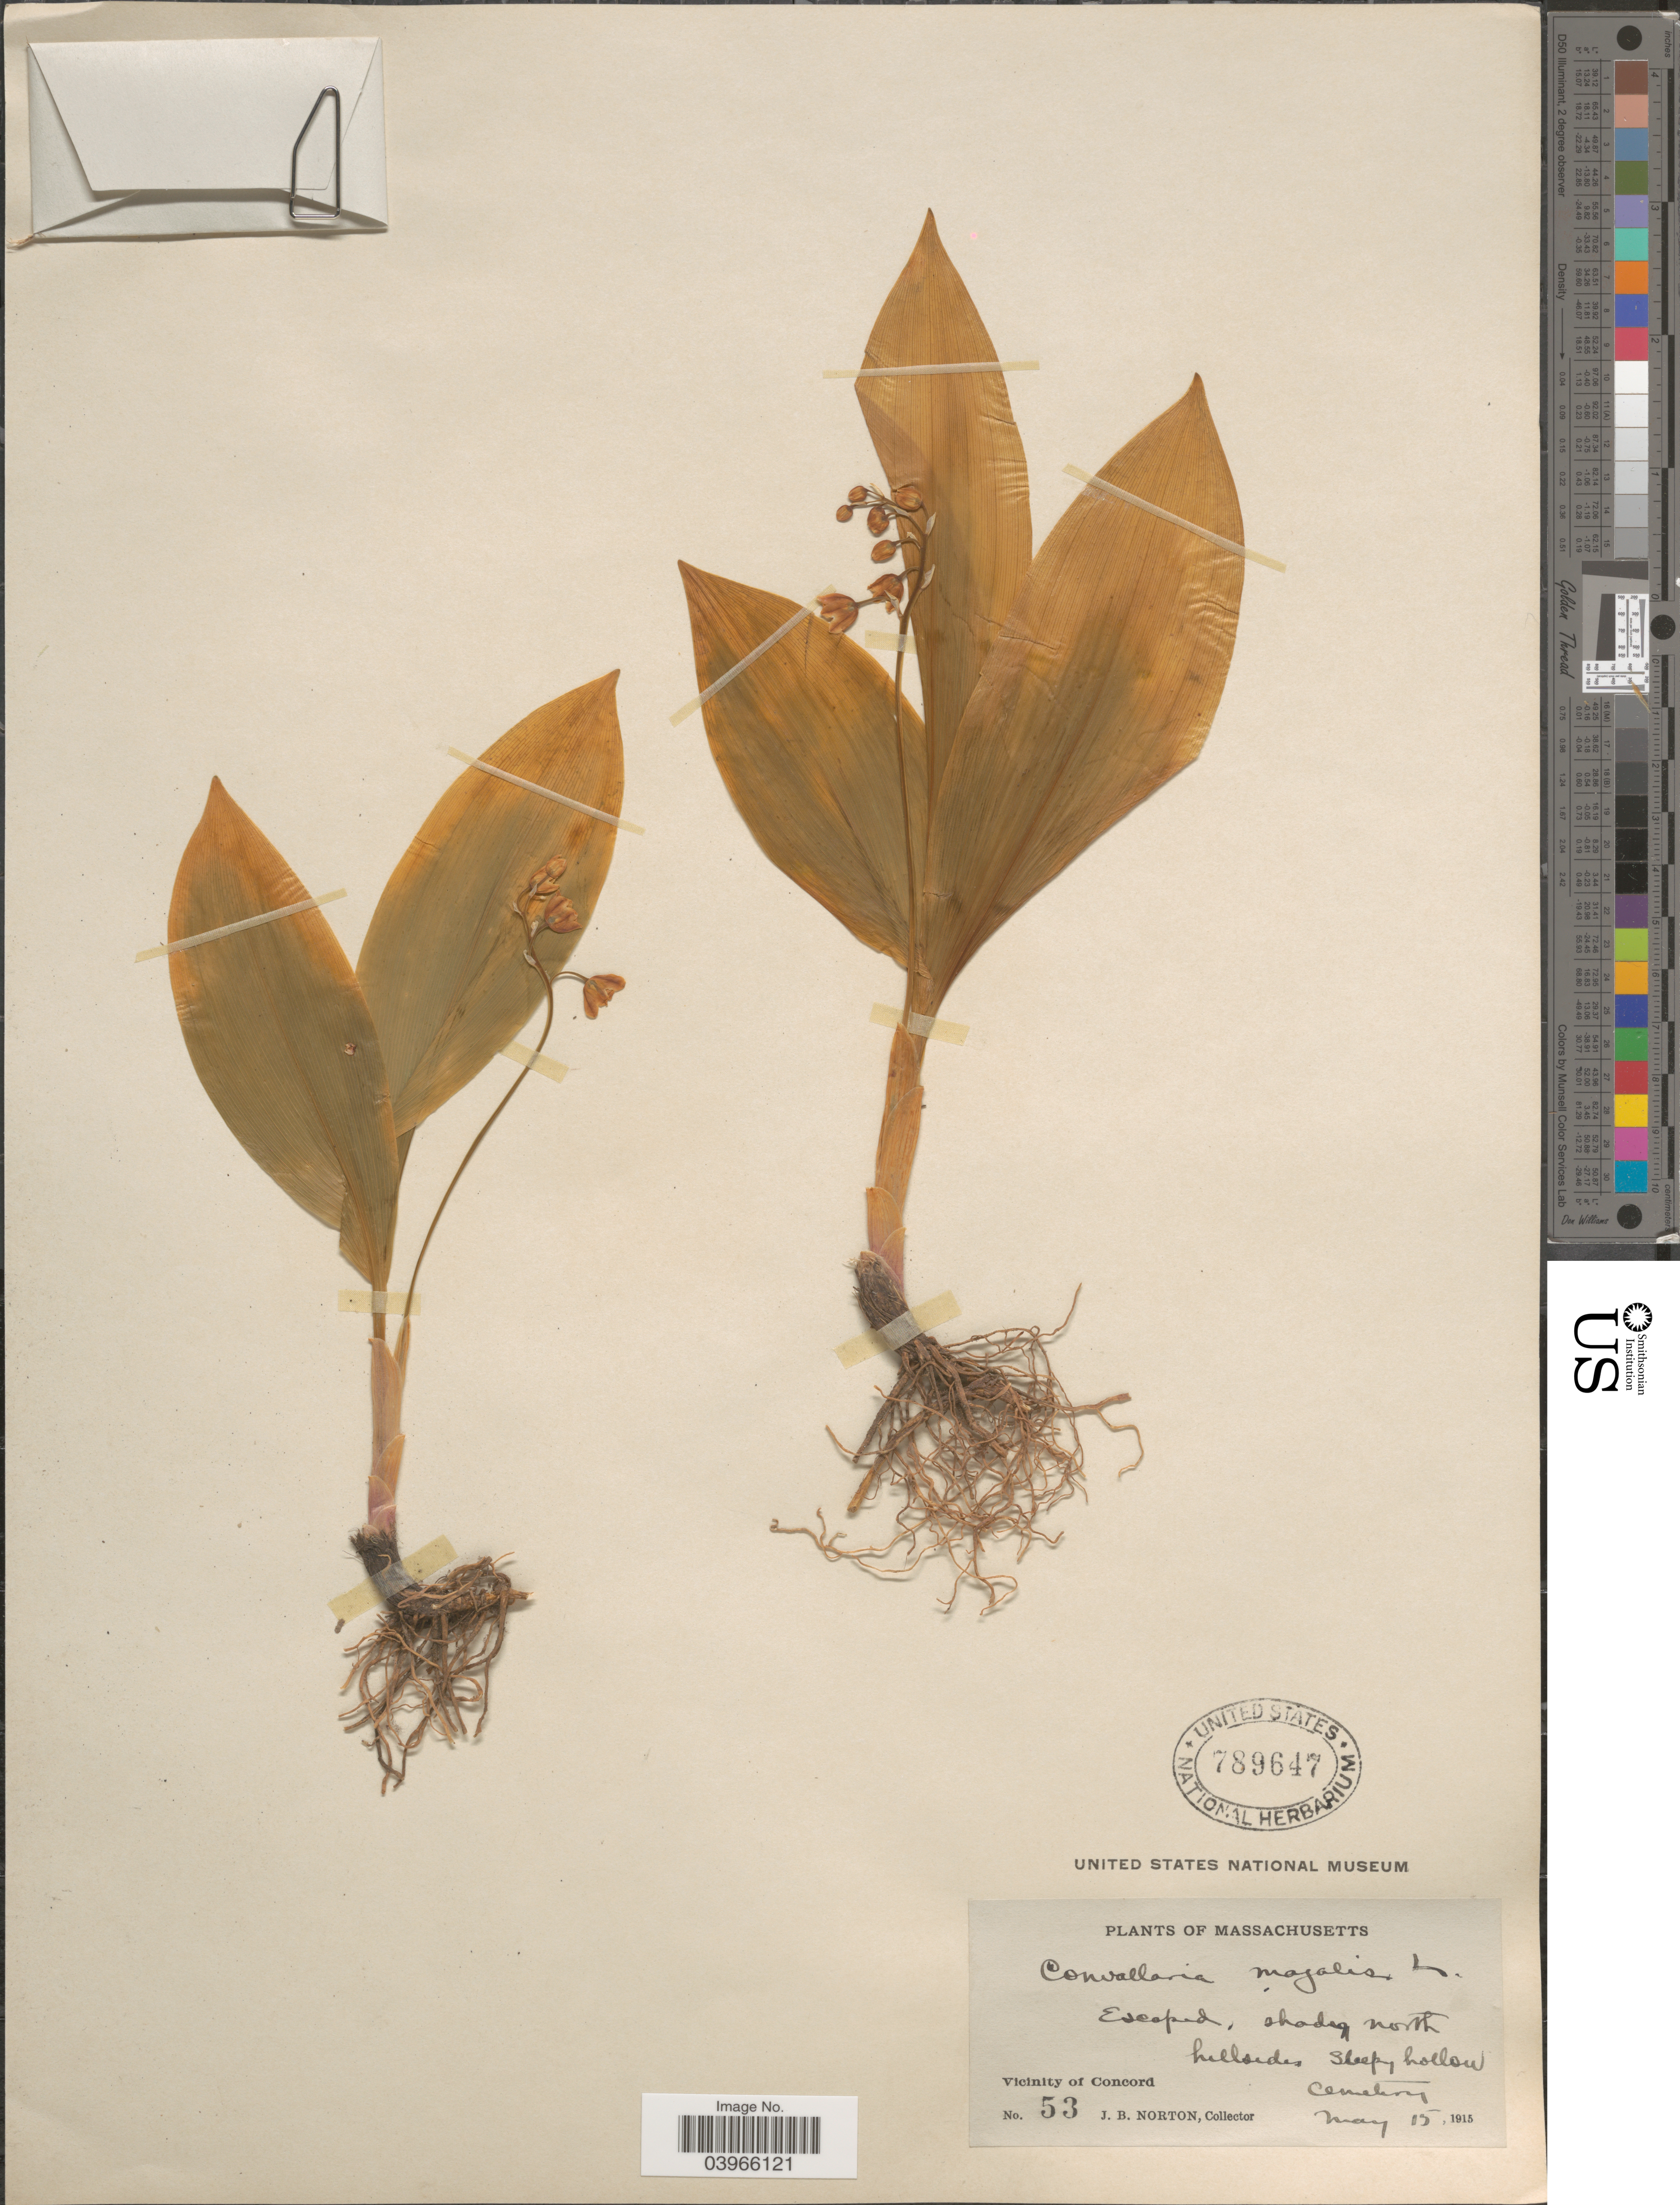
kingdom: Plantae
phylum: Tracheophyta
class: Liliopsida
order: Asparagales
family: Asparagaceae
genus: Convallaria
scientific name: Convallaria majalis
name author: L.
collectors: J. B. Norton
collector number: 53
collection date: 1915-05-15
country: United States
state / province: Massachusetts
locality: Hillsides Sleepy hollow Cemetary. Vicinity of Concord.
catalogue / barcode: US 789647